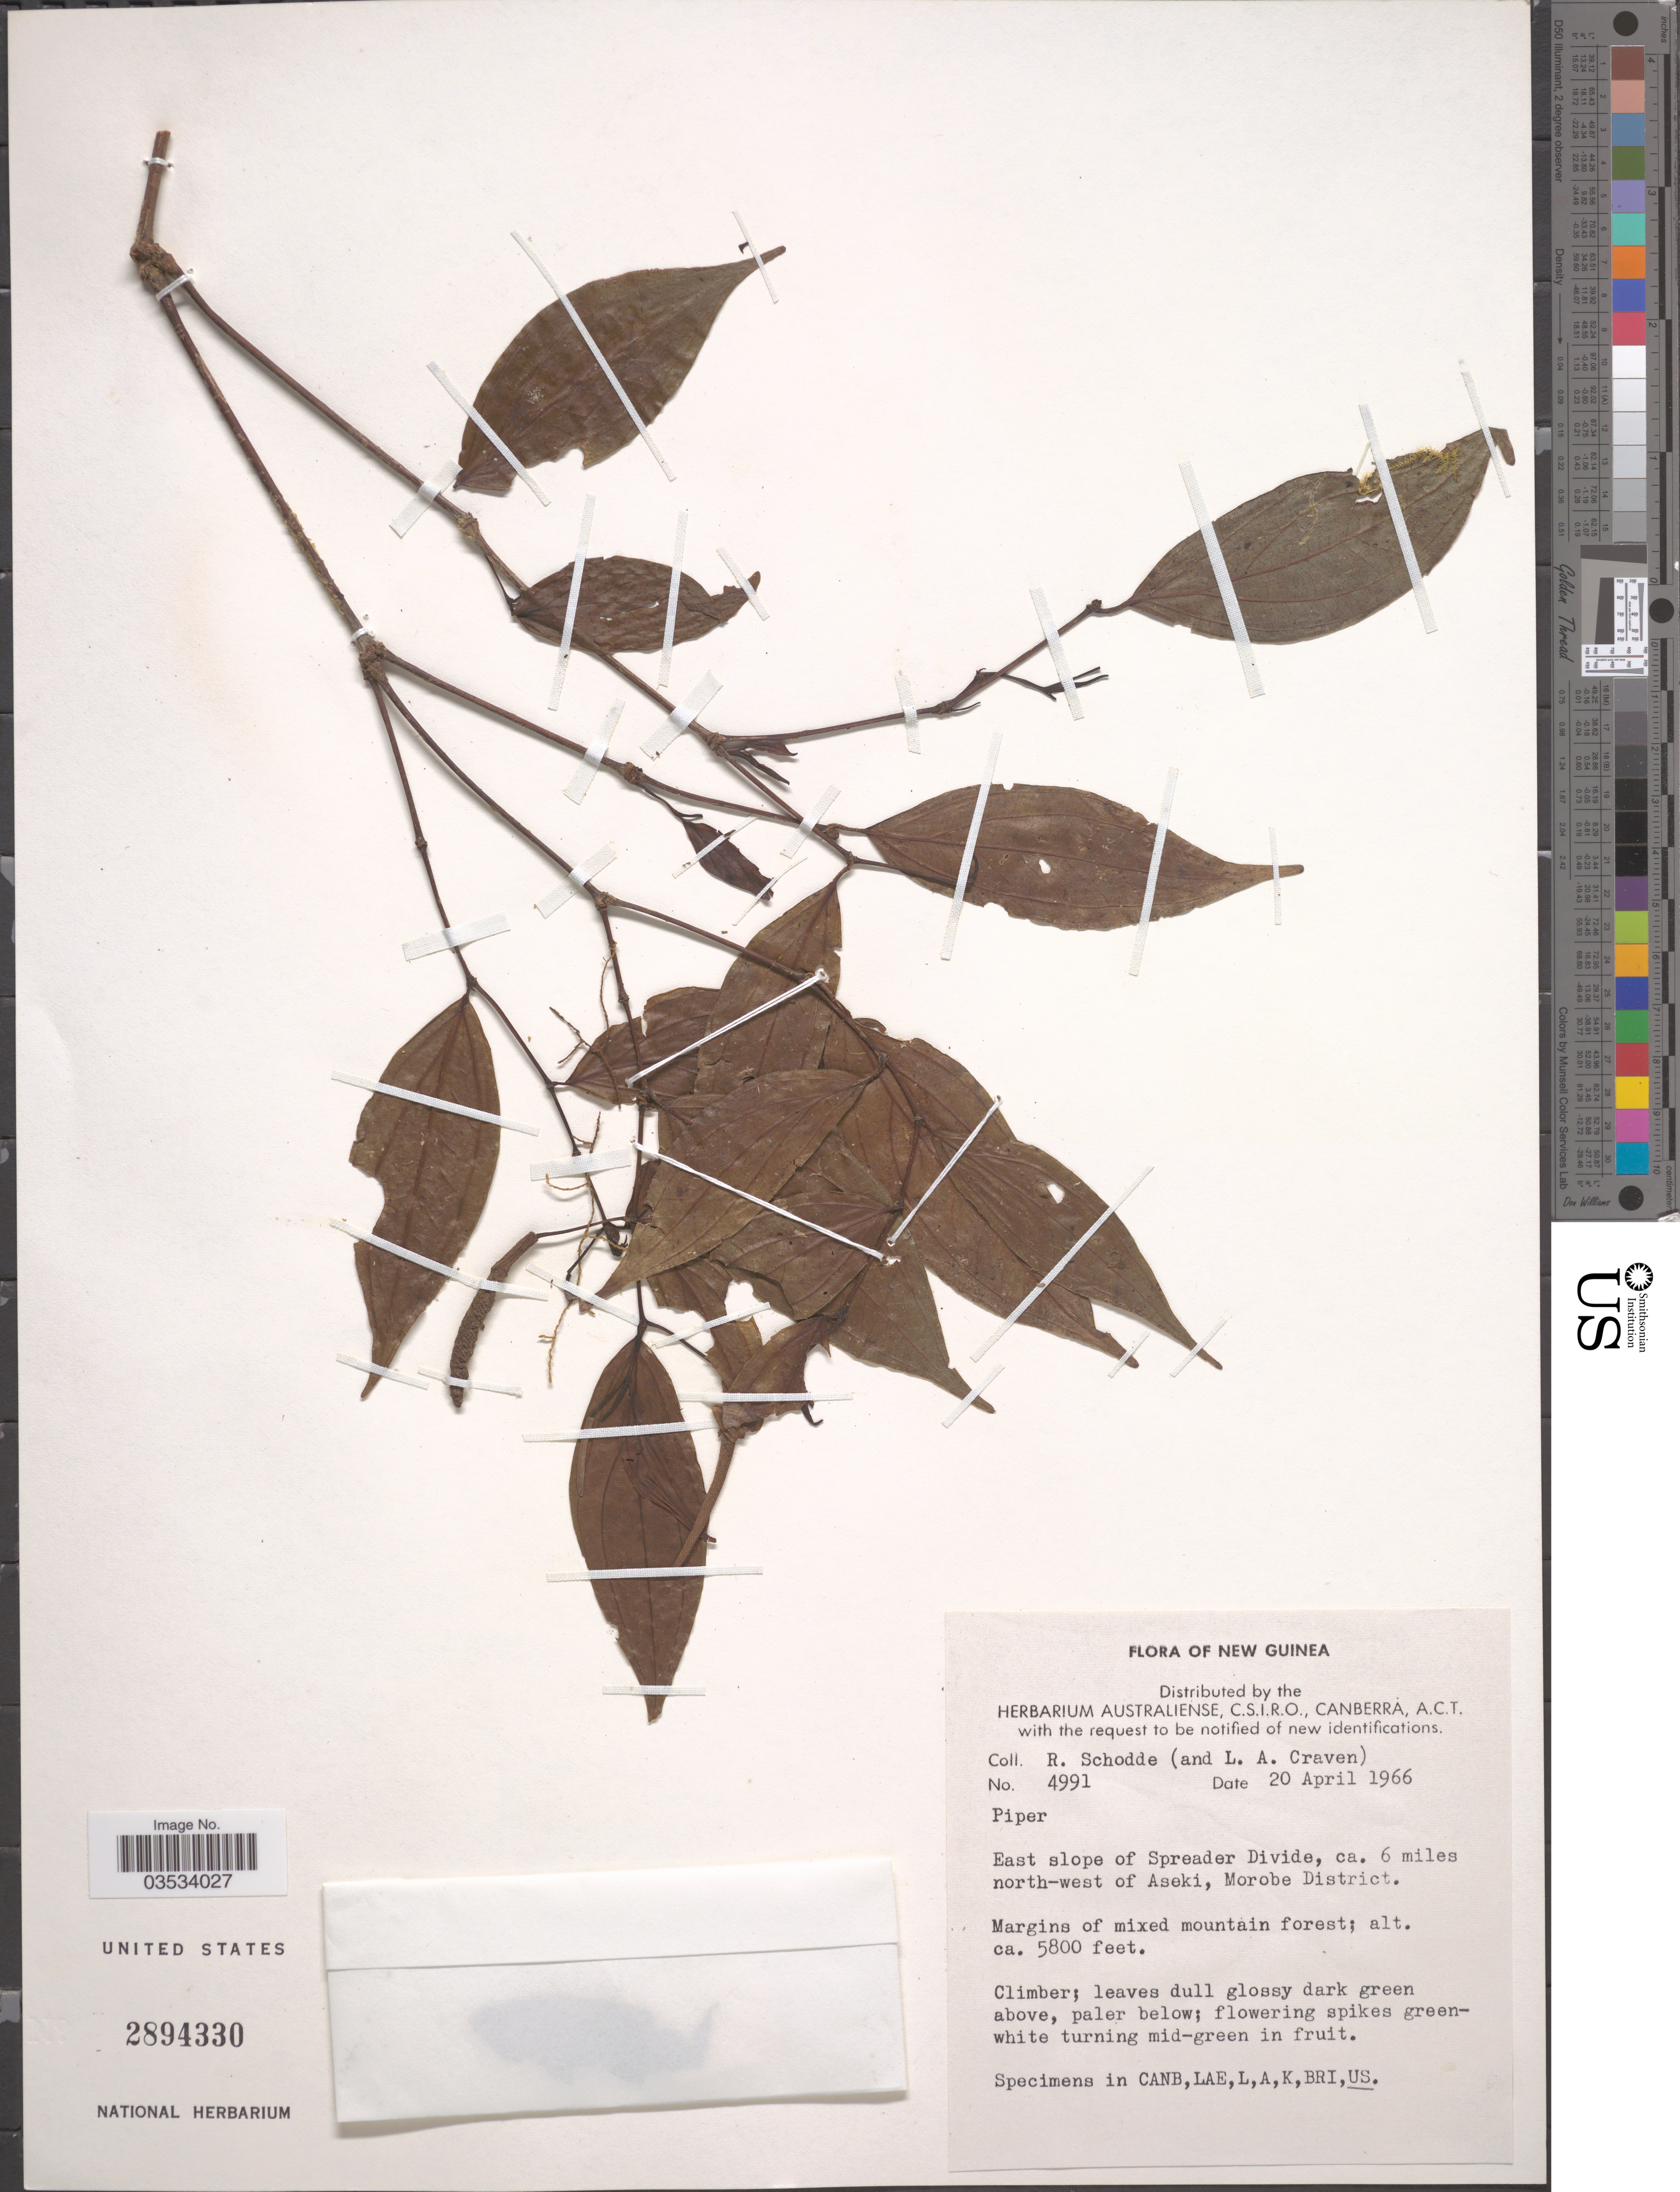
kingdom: Plantae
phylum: Tracheophyta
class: Magnoliopsida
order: Piperales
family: Piperaceae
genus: Piper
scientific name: Piper sp.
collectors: R. Schodde & L. A. Craven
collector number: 4991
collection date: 1966-04-20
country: Papua New Guinea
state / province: Morobe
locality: New Guinea. East slopes of Spreader Divide, ca. 6 miles north-west of Aseki, Morobe District.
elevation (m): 1768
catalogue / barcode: US 2894330